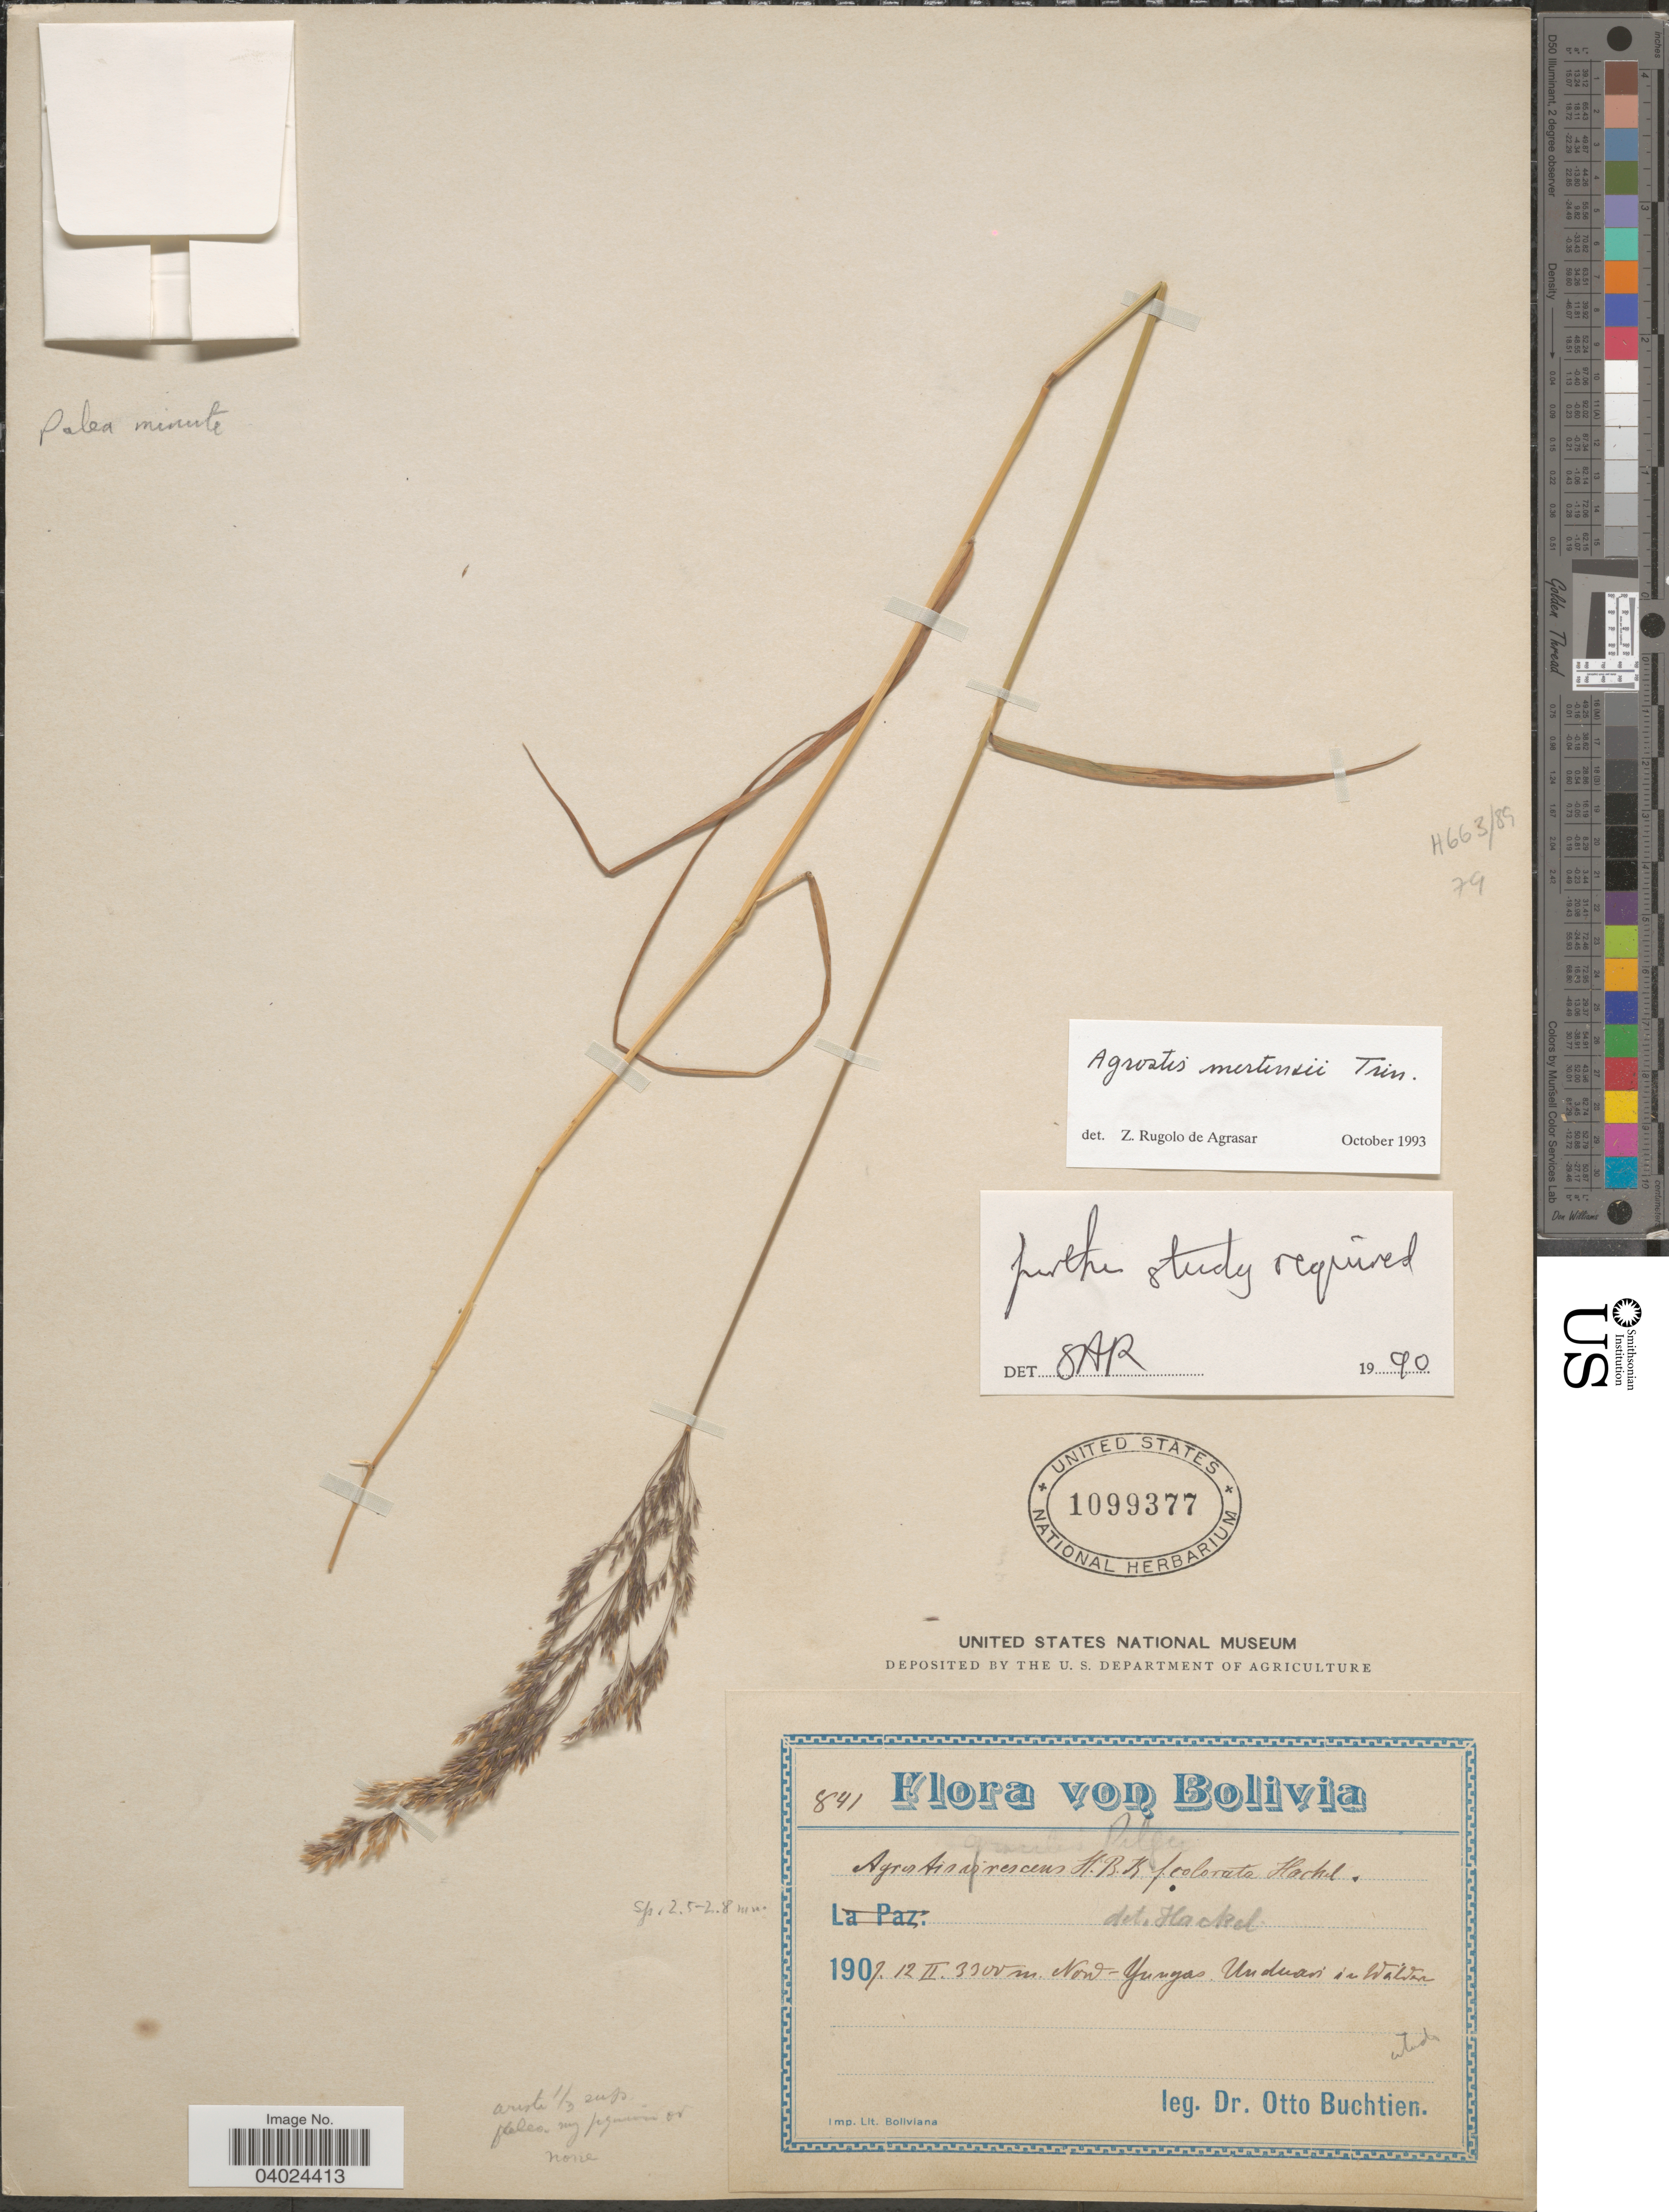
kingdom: Plantae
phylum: Tracheophyta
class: Liliopsida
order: Poales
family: Poaceae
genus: Agrostis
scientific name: Agrostis mertensii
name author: Trin.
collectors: O. Buchtien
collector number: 841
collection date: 1907-02-12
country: Bolivia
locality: Nord-Yungas. Unduavi in Waldir.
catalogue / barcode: US 1099377